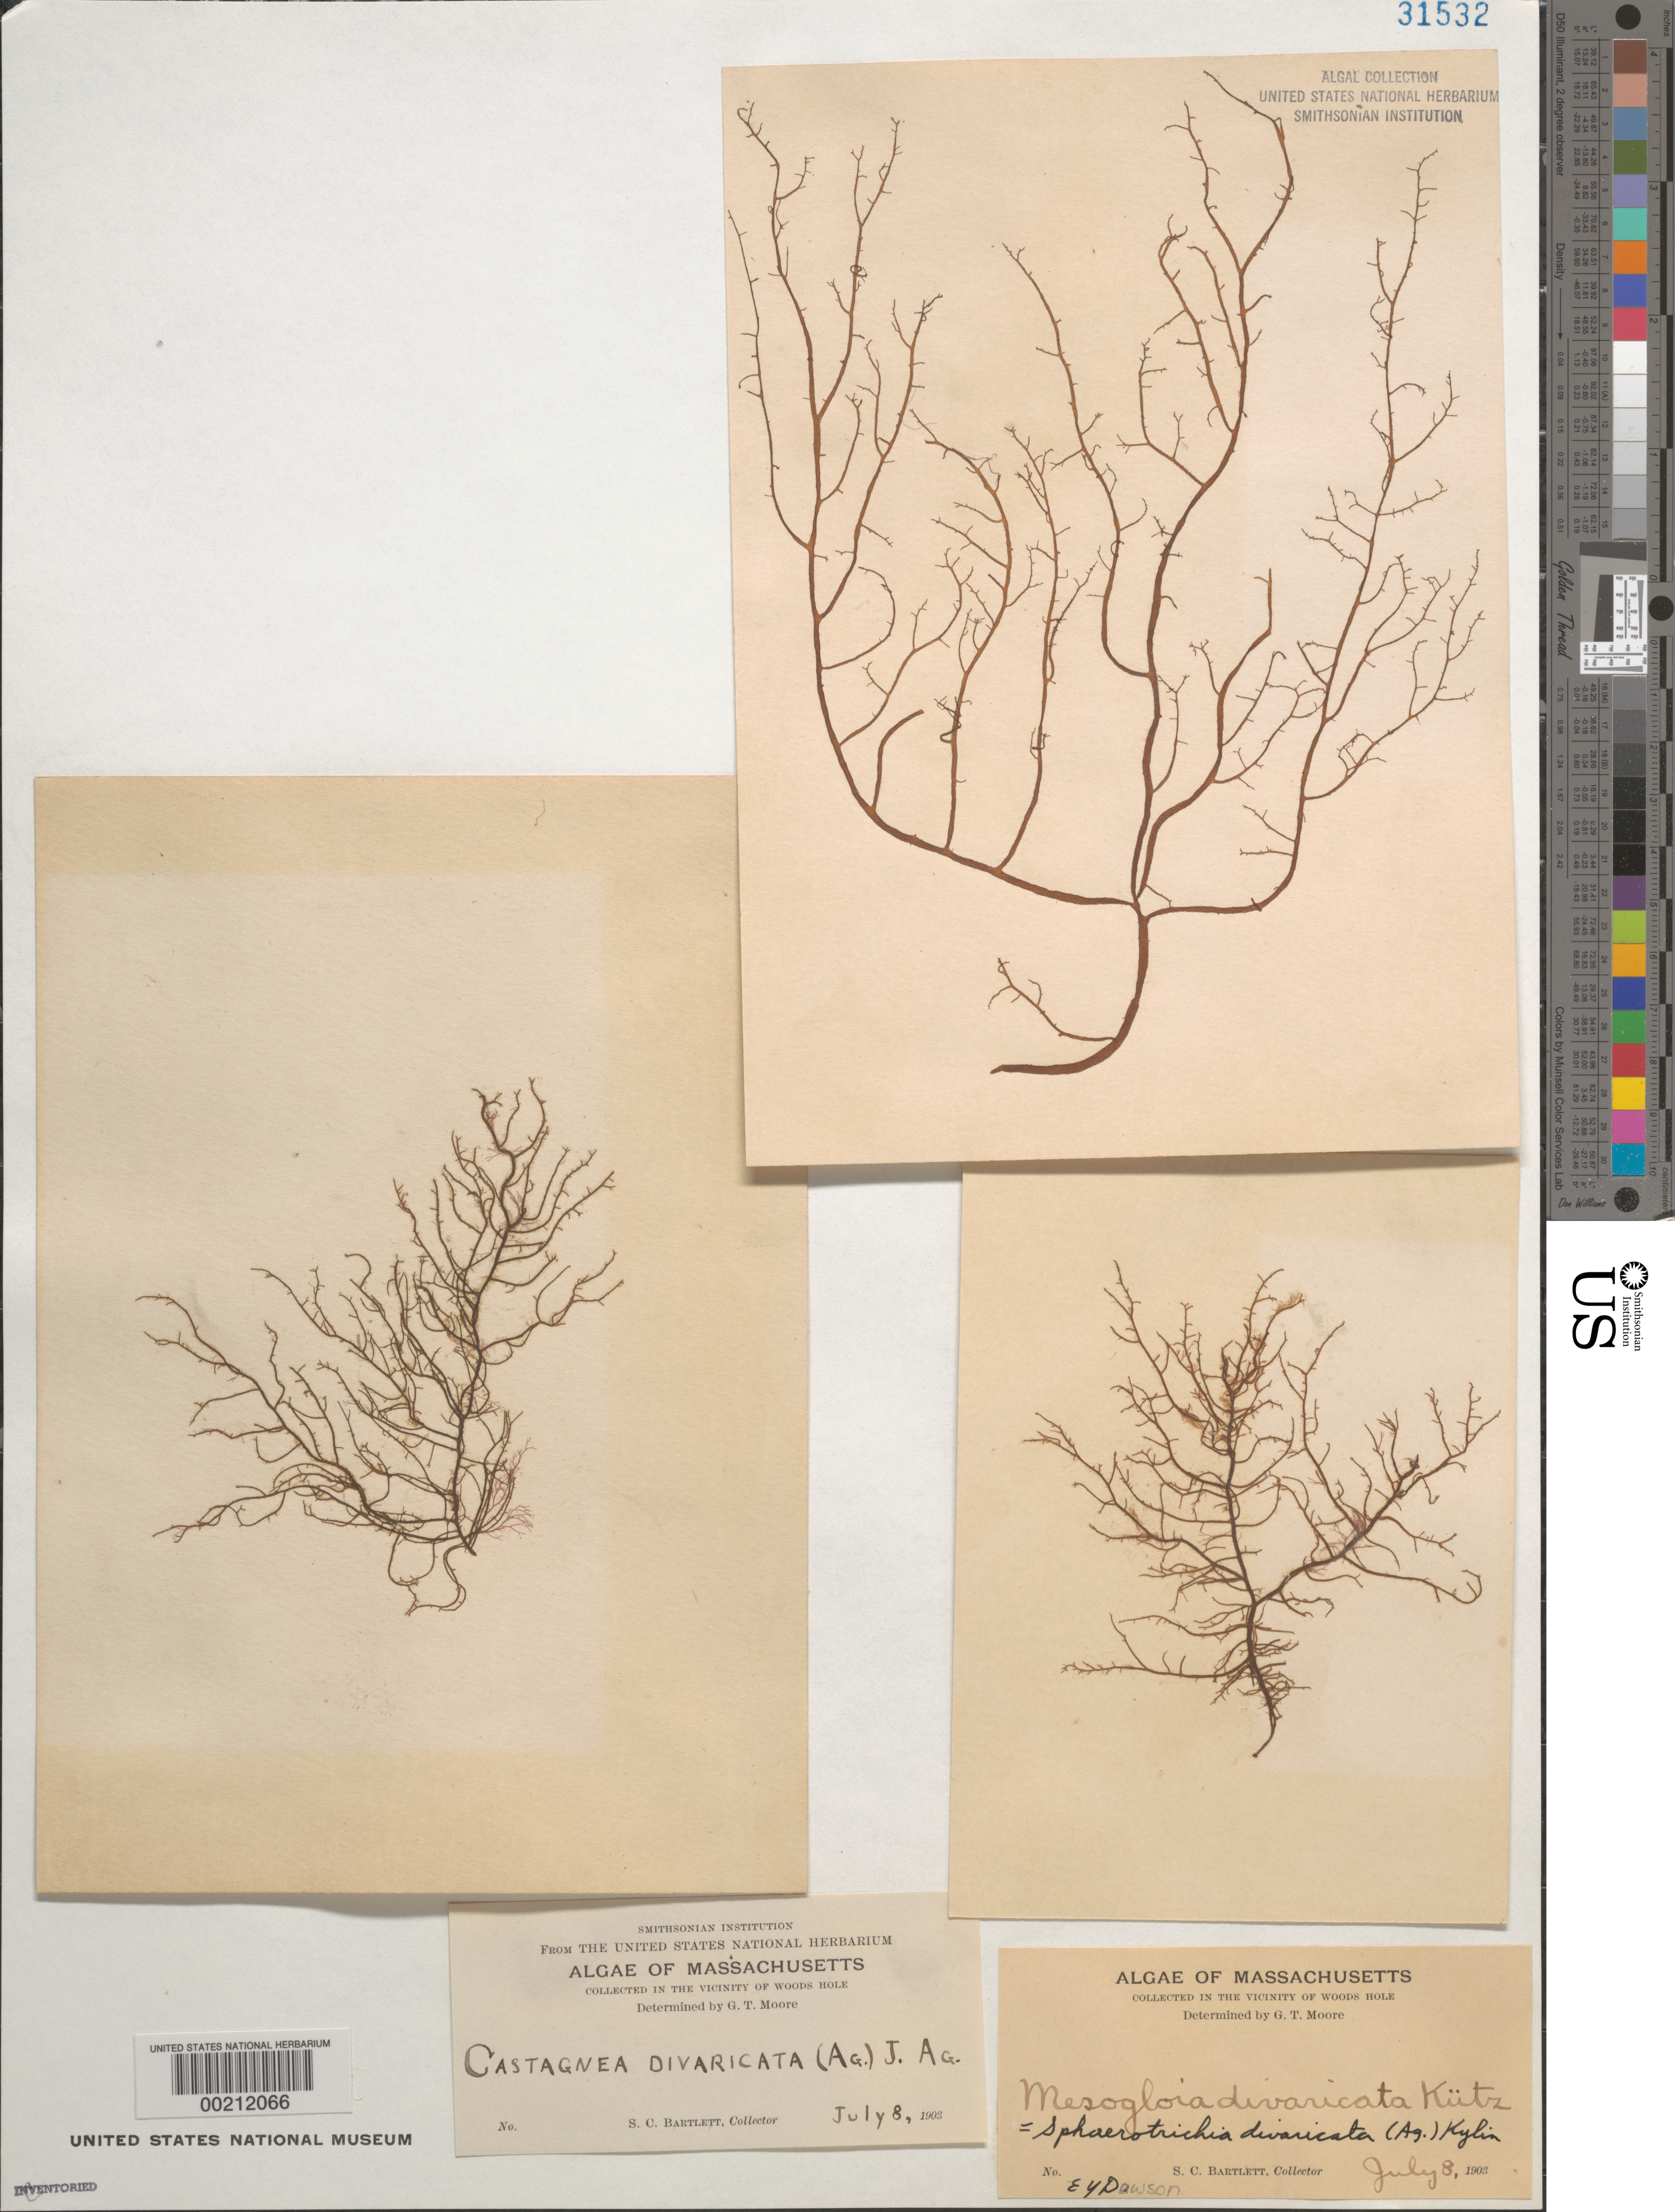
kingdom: Chromista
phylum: Ochrophyta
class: Phaeophyceae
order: Ectocarpales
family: Chordariaceae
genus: Sphaerotrichia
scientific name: Sphaerotrichia divaricata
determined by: Dawson, E. Y.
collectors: S. C. Bartlett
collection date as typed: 08 Jul 1903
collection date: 1903-07-08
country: United States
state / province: Massachusetts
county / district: Barnstable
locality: Woods Hole area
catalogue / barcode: US 31532